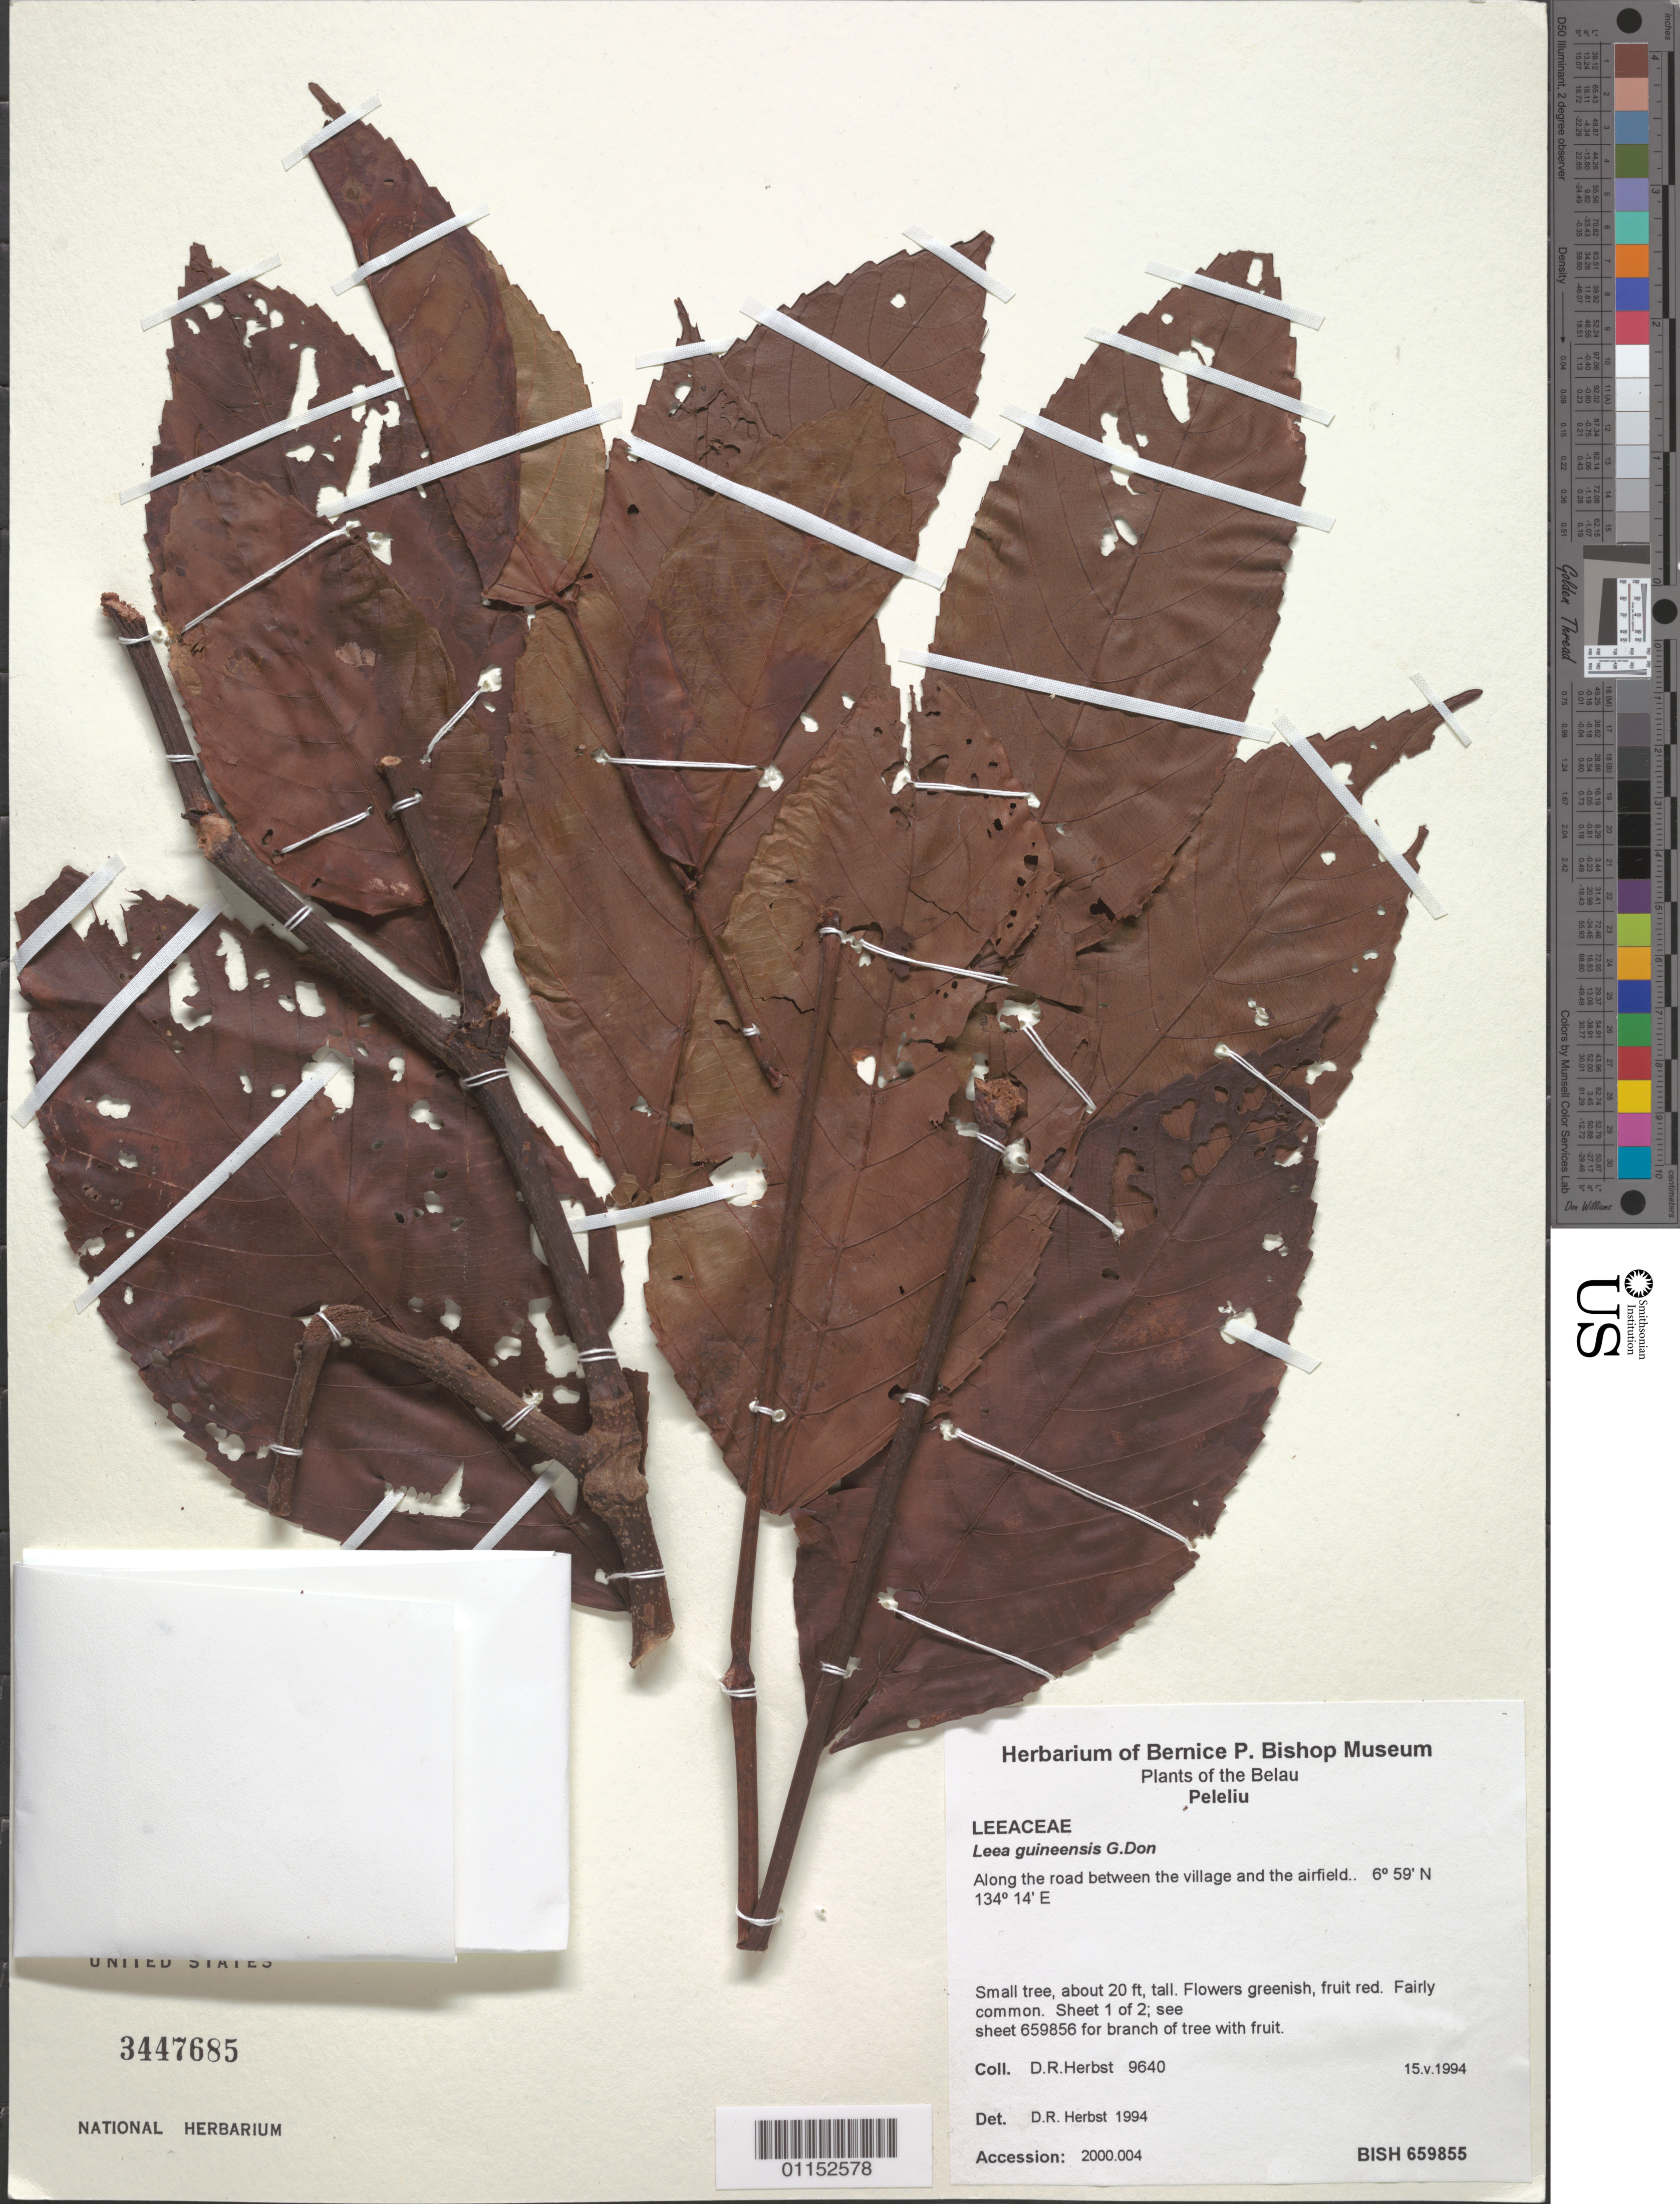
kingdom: Plantae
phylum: Tracheophyta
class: Magnoliopsida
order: Vitales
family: Vitaceae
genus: Leea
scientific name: Leea guineensis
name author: G. Don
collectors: D. R. Herbst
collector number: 9640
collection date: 1994-05-15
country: Palau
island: Beliliou [Peleliu]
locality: Along the road between the village and the airfield.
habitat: Small tree. Fairly common.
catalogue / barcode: US 3447685